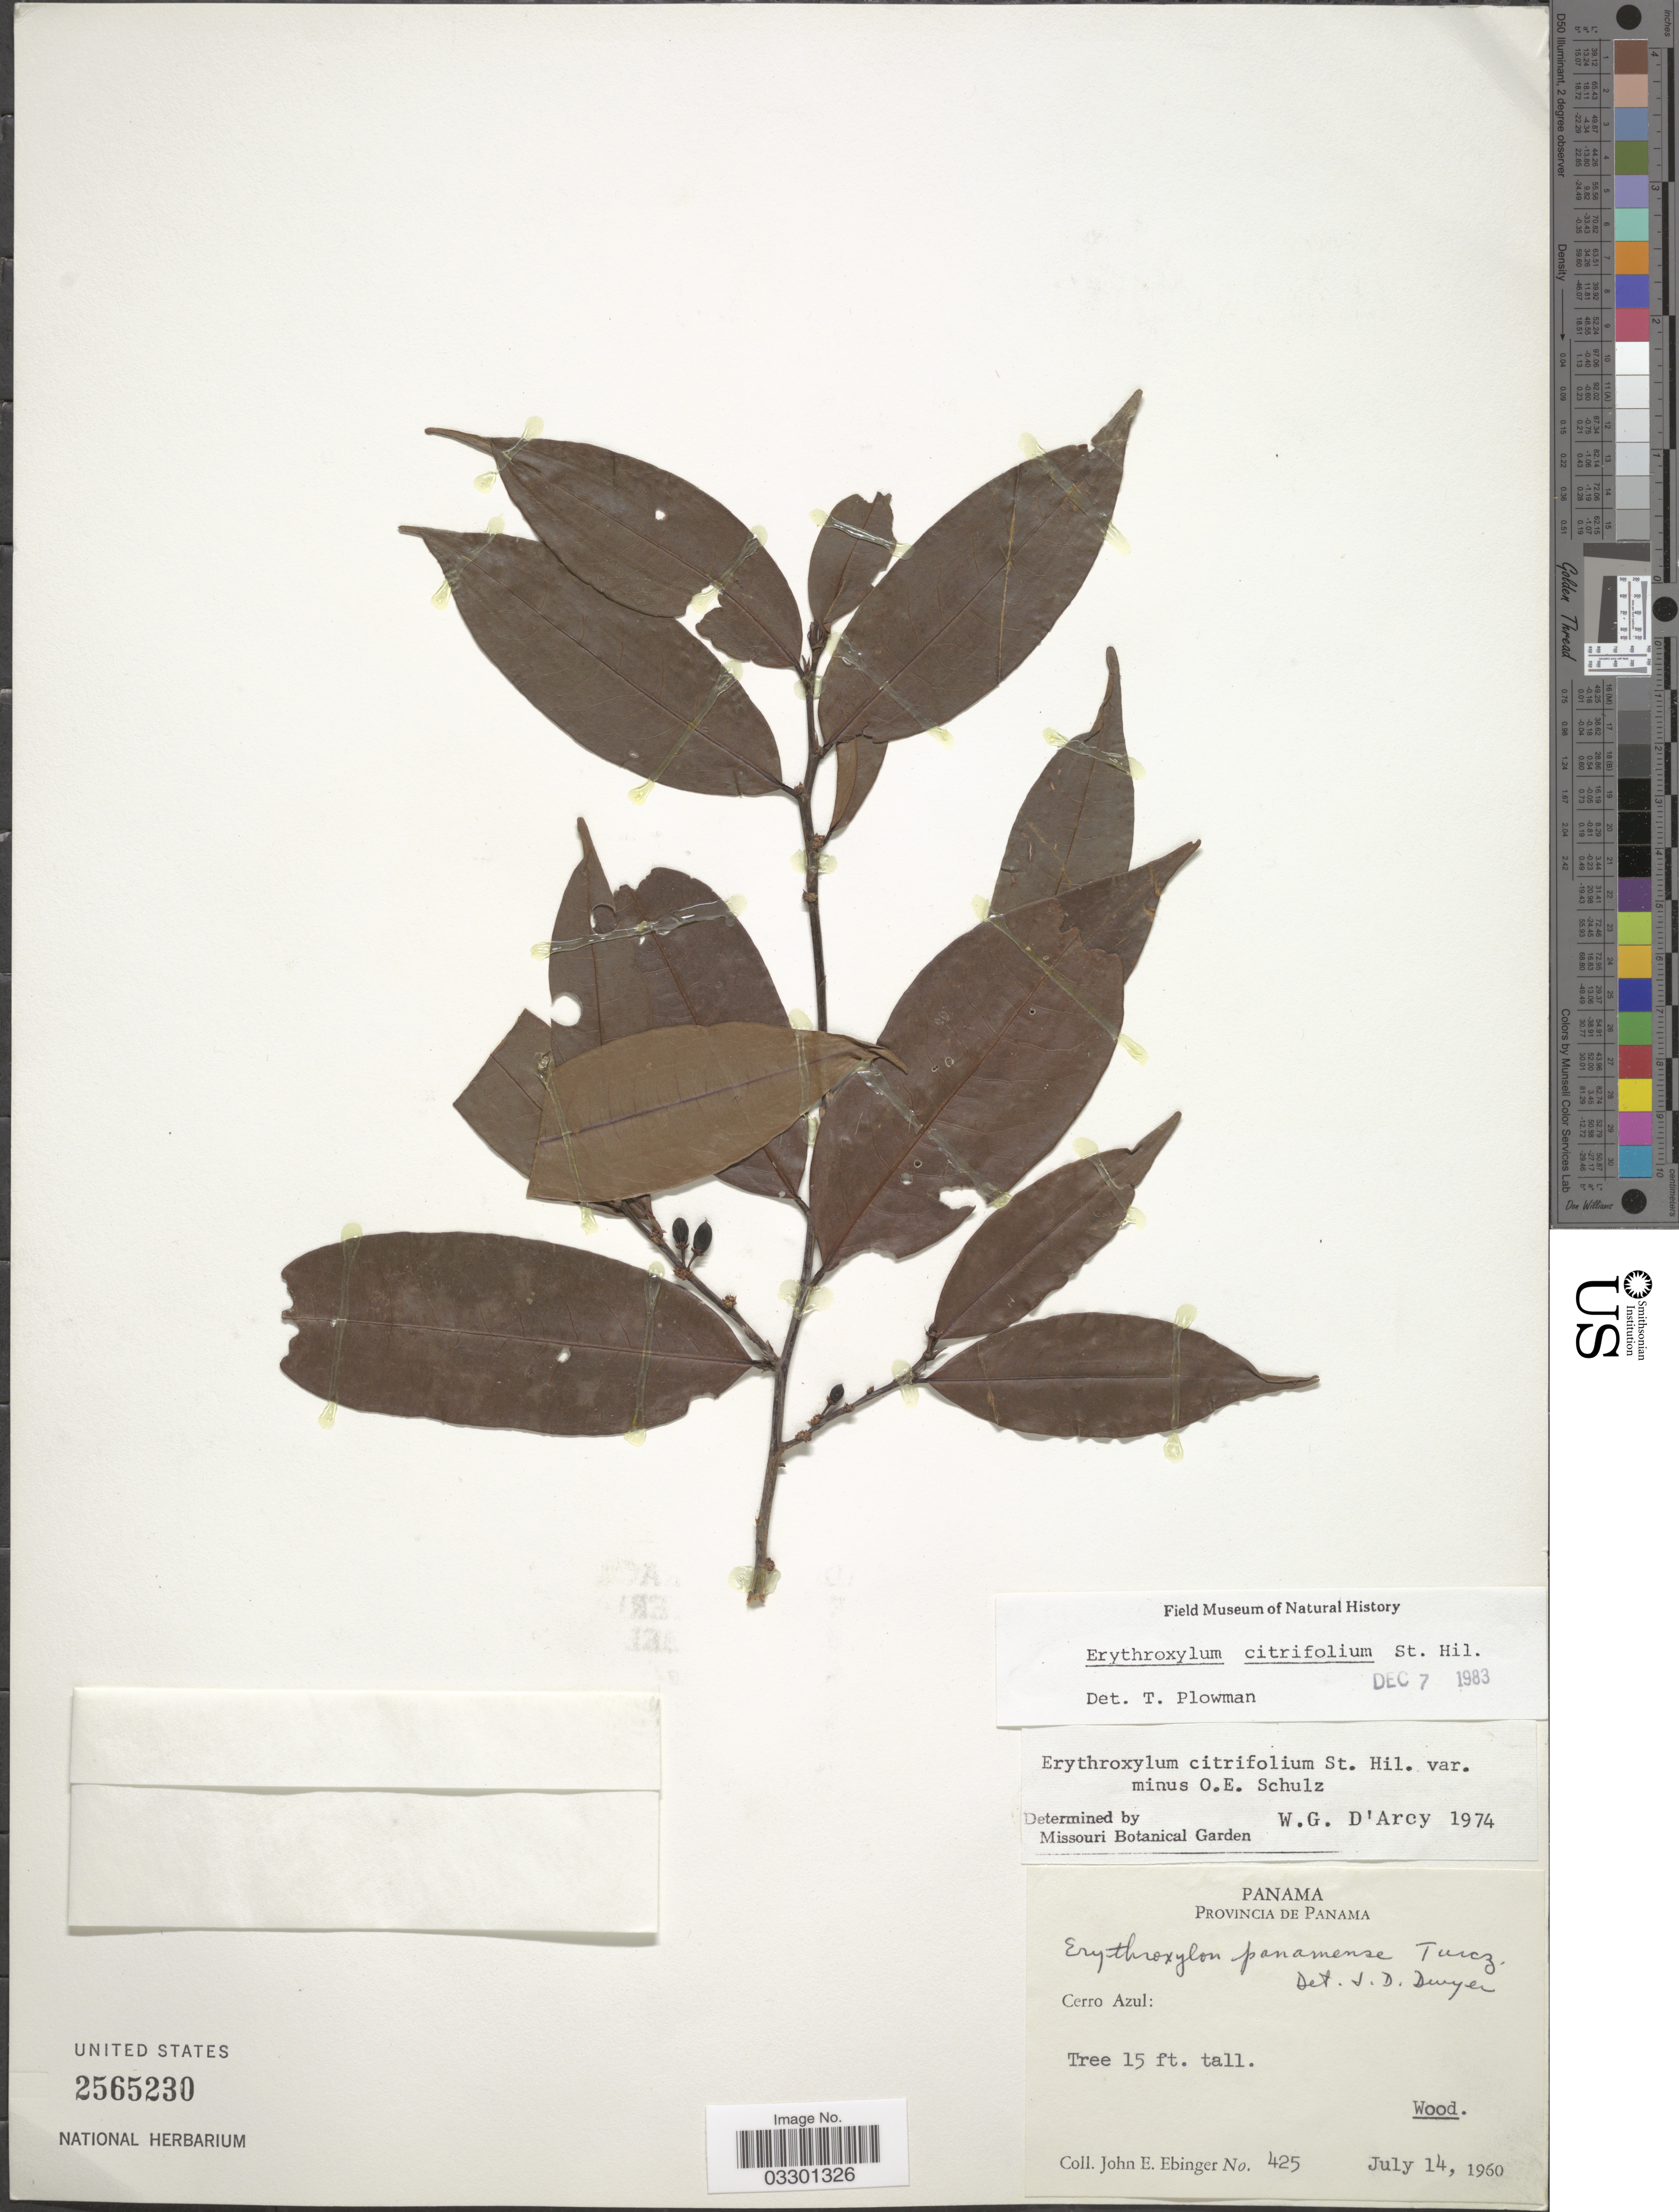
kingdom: Plantae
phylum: Tracheophyta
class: Magnoliopsida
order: Malpighiales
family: Erythroxylaceae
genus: Erythroxylum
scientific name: Erythroxylum citrifolium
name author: A. St.-Hil.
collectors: J. Ebinger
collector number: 425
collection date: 1960-07-14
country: Panama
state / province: Panamá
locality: Cerro Azul.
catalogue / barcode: US 2565230